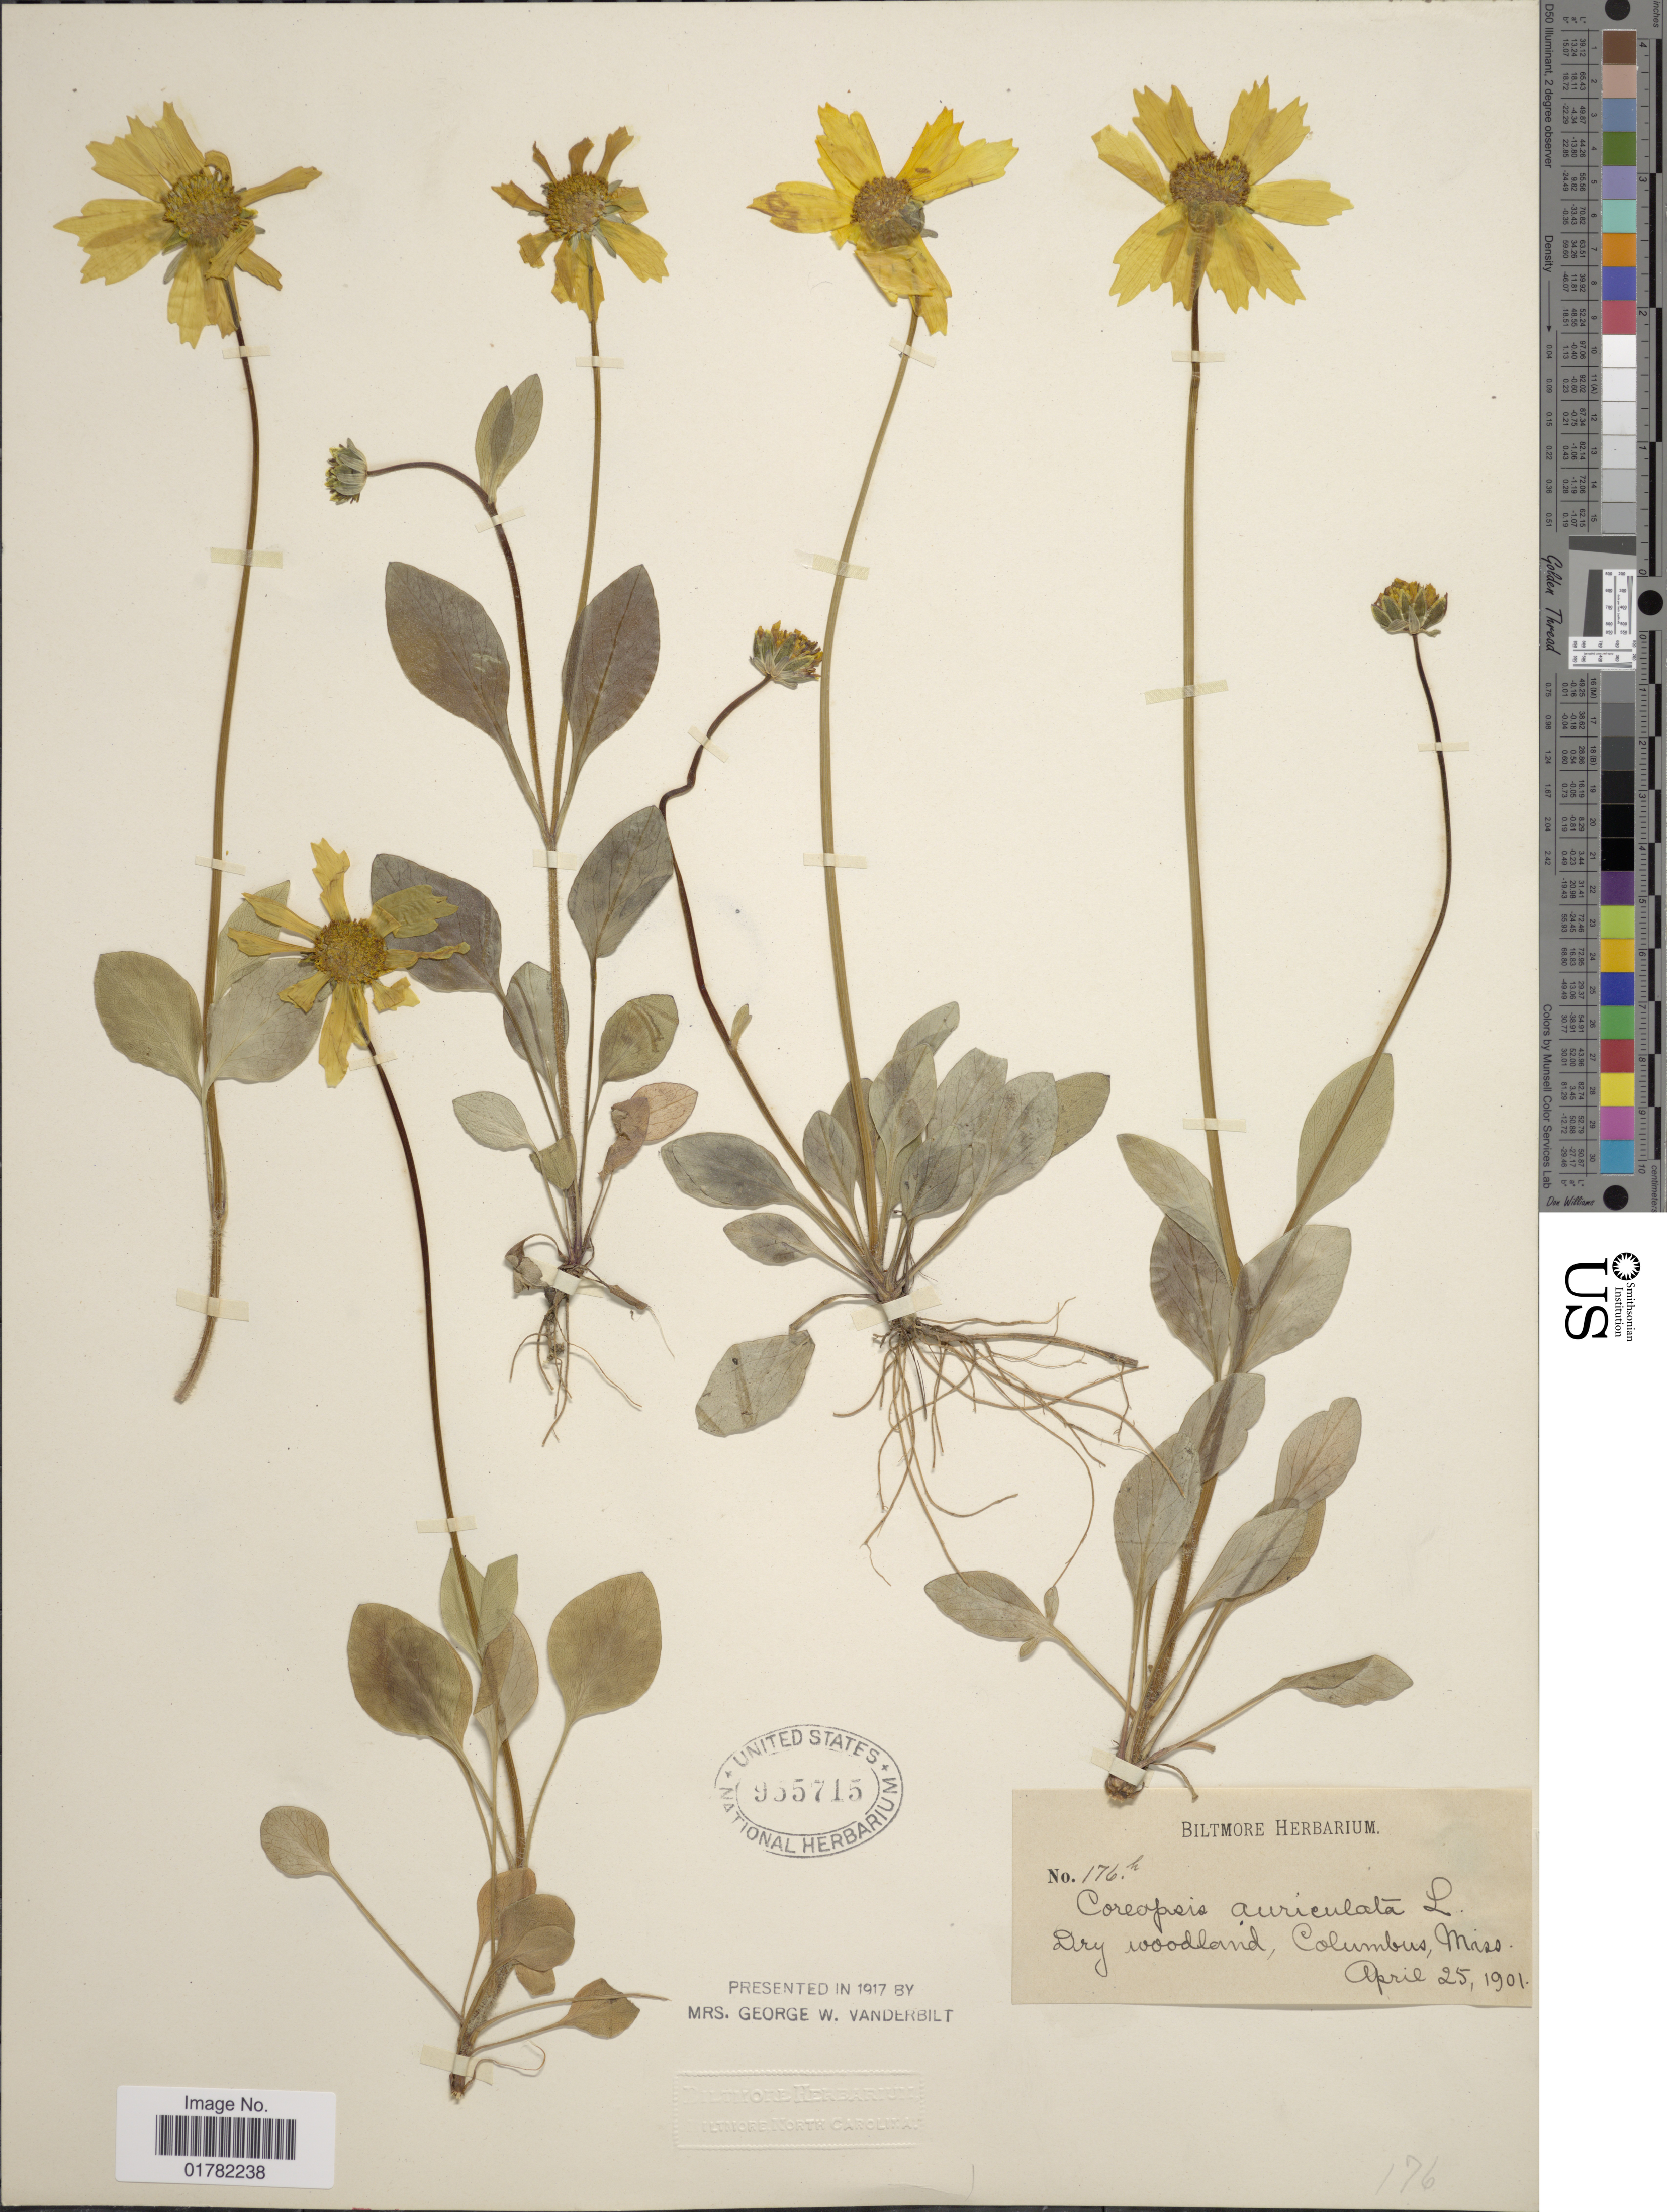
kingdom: Plantae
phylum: Tracheophyta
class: Magnoliopsida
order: Asterales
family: Asteraceae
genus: Coreopsis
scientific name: Coreopsis auriculata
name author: L.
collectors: ex herb. Biltmore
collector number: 176h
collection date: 1901-04-25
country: United States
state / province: Mississippi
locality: Dry woodland, Columbus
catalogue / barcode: US 955715